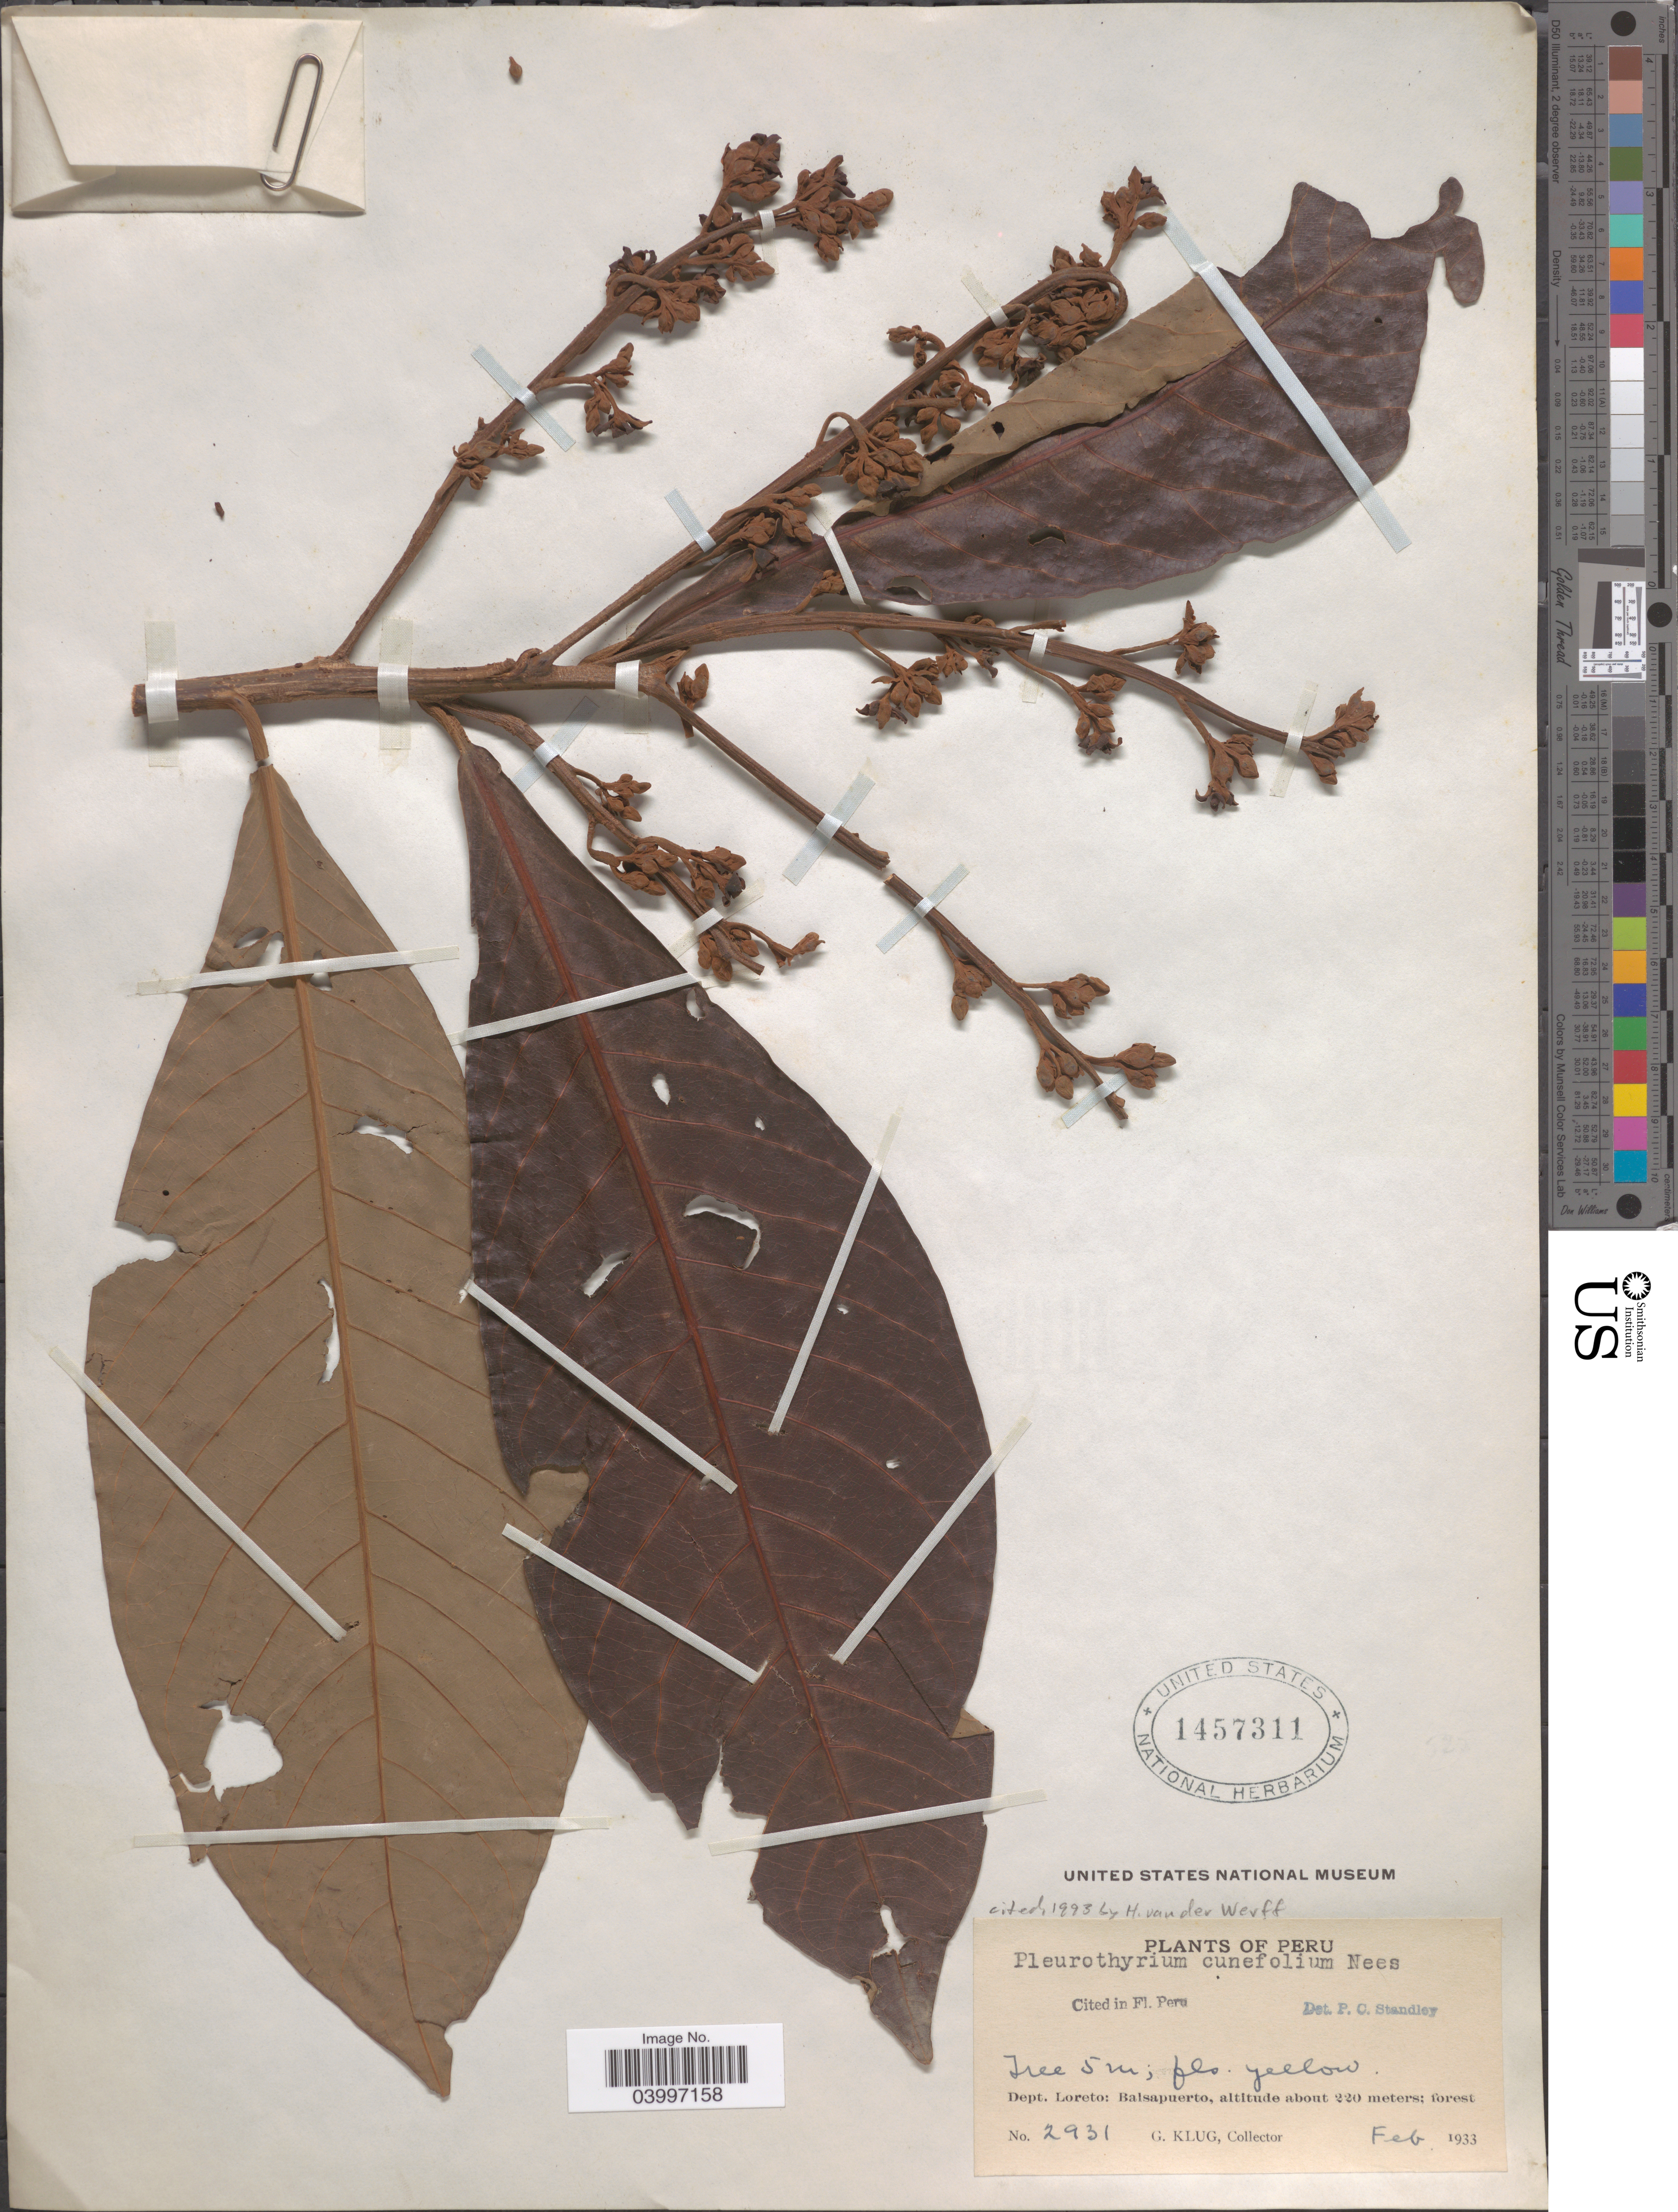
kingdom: Plantae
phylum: Tracheophyta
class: Magnoliopsida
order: Laurales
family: Lauraceae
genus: Pleurothyrium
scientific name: Pleurothyrium cuneifolium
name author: Nees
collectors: G. Klug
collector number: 2931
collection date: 1933-02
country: Peru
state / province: Loreto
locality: Dept. Loreto: Balsapuerto.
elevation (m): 220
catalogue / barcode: US 1457311